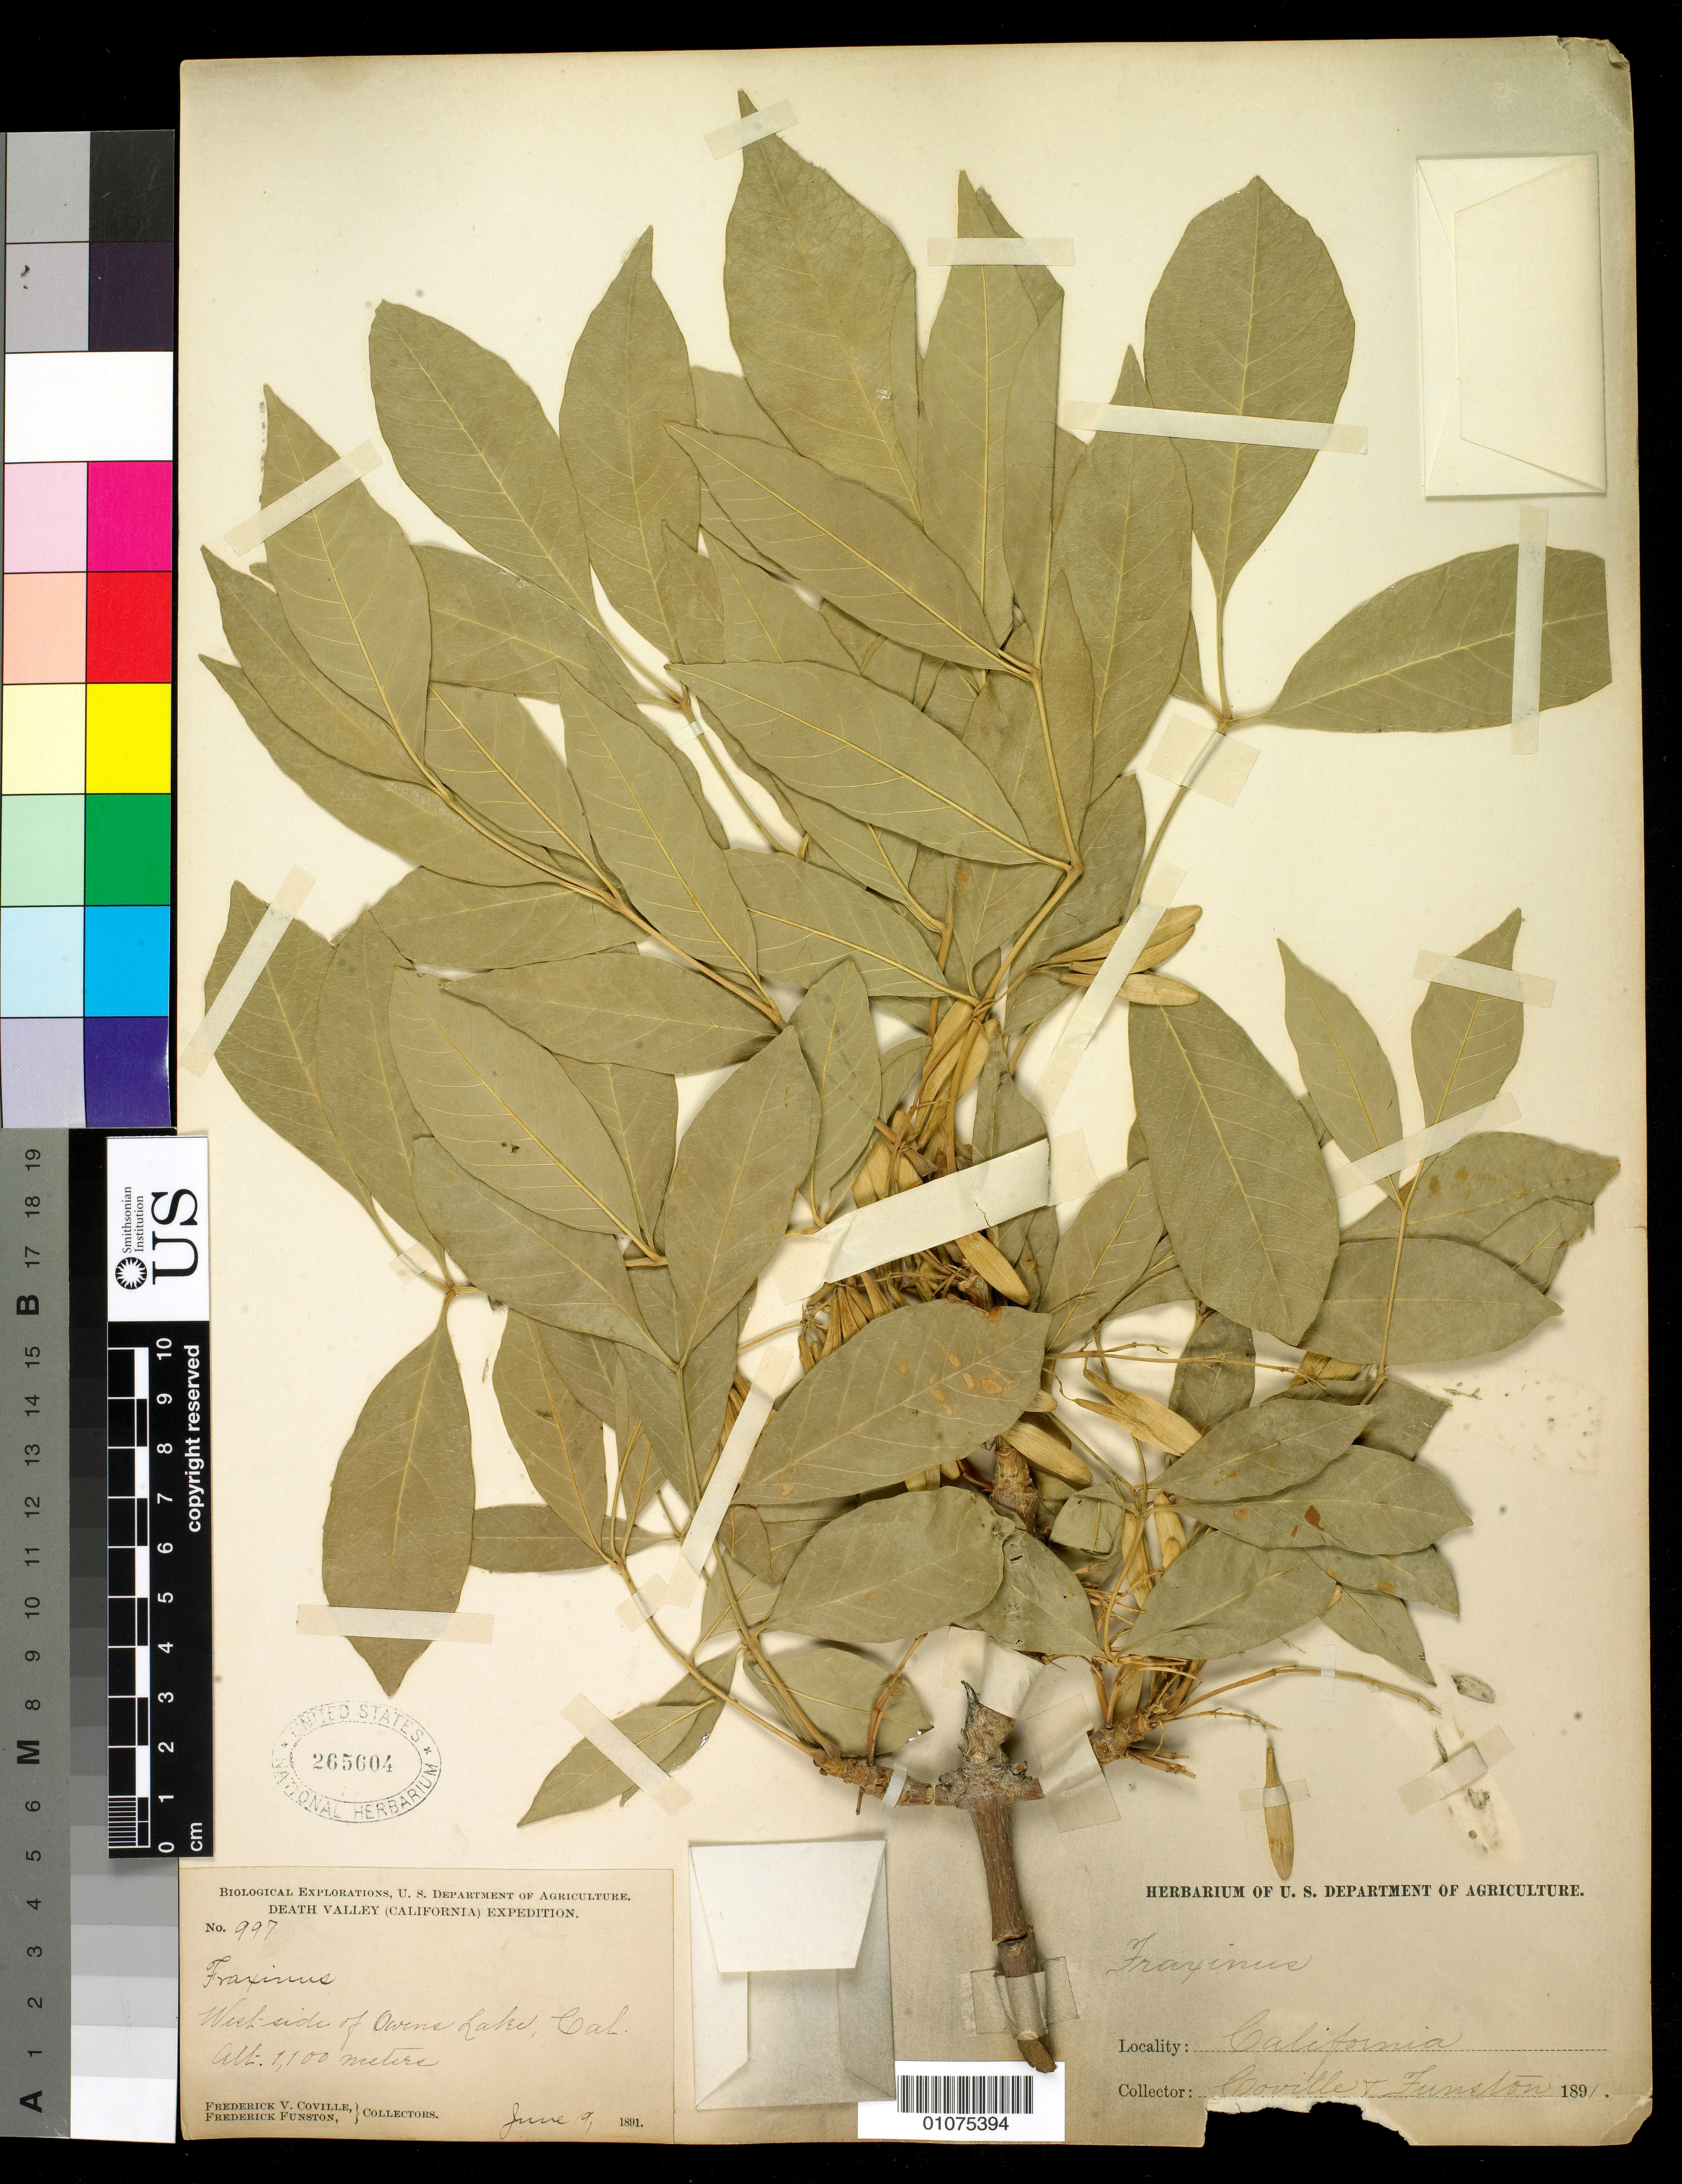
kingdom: Plantae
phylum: Tracheophyta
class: Magnoliopsida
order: Lamiales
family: Oleaceae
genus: Fraxinus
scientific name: Fraxinus velutina var. coriacea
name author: (S. Watson) Rehder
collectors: F. V. Coville & F. Funston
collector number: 997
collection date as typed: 19 Jun 1891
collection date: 1891-06-19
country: United States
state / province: California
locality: West side of Owens Lake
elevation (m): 1100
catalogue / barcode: US 265604